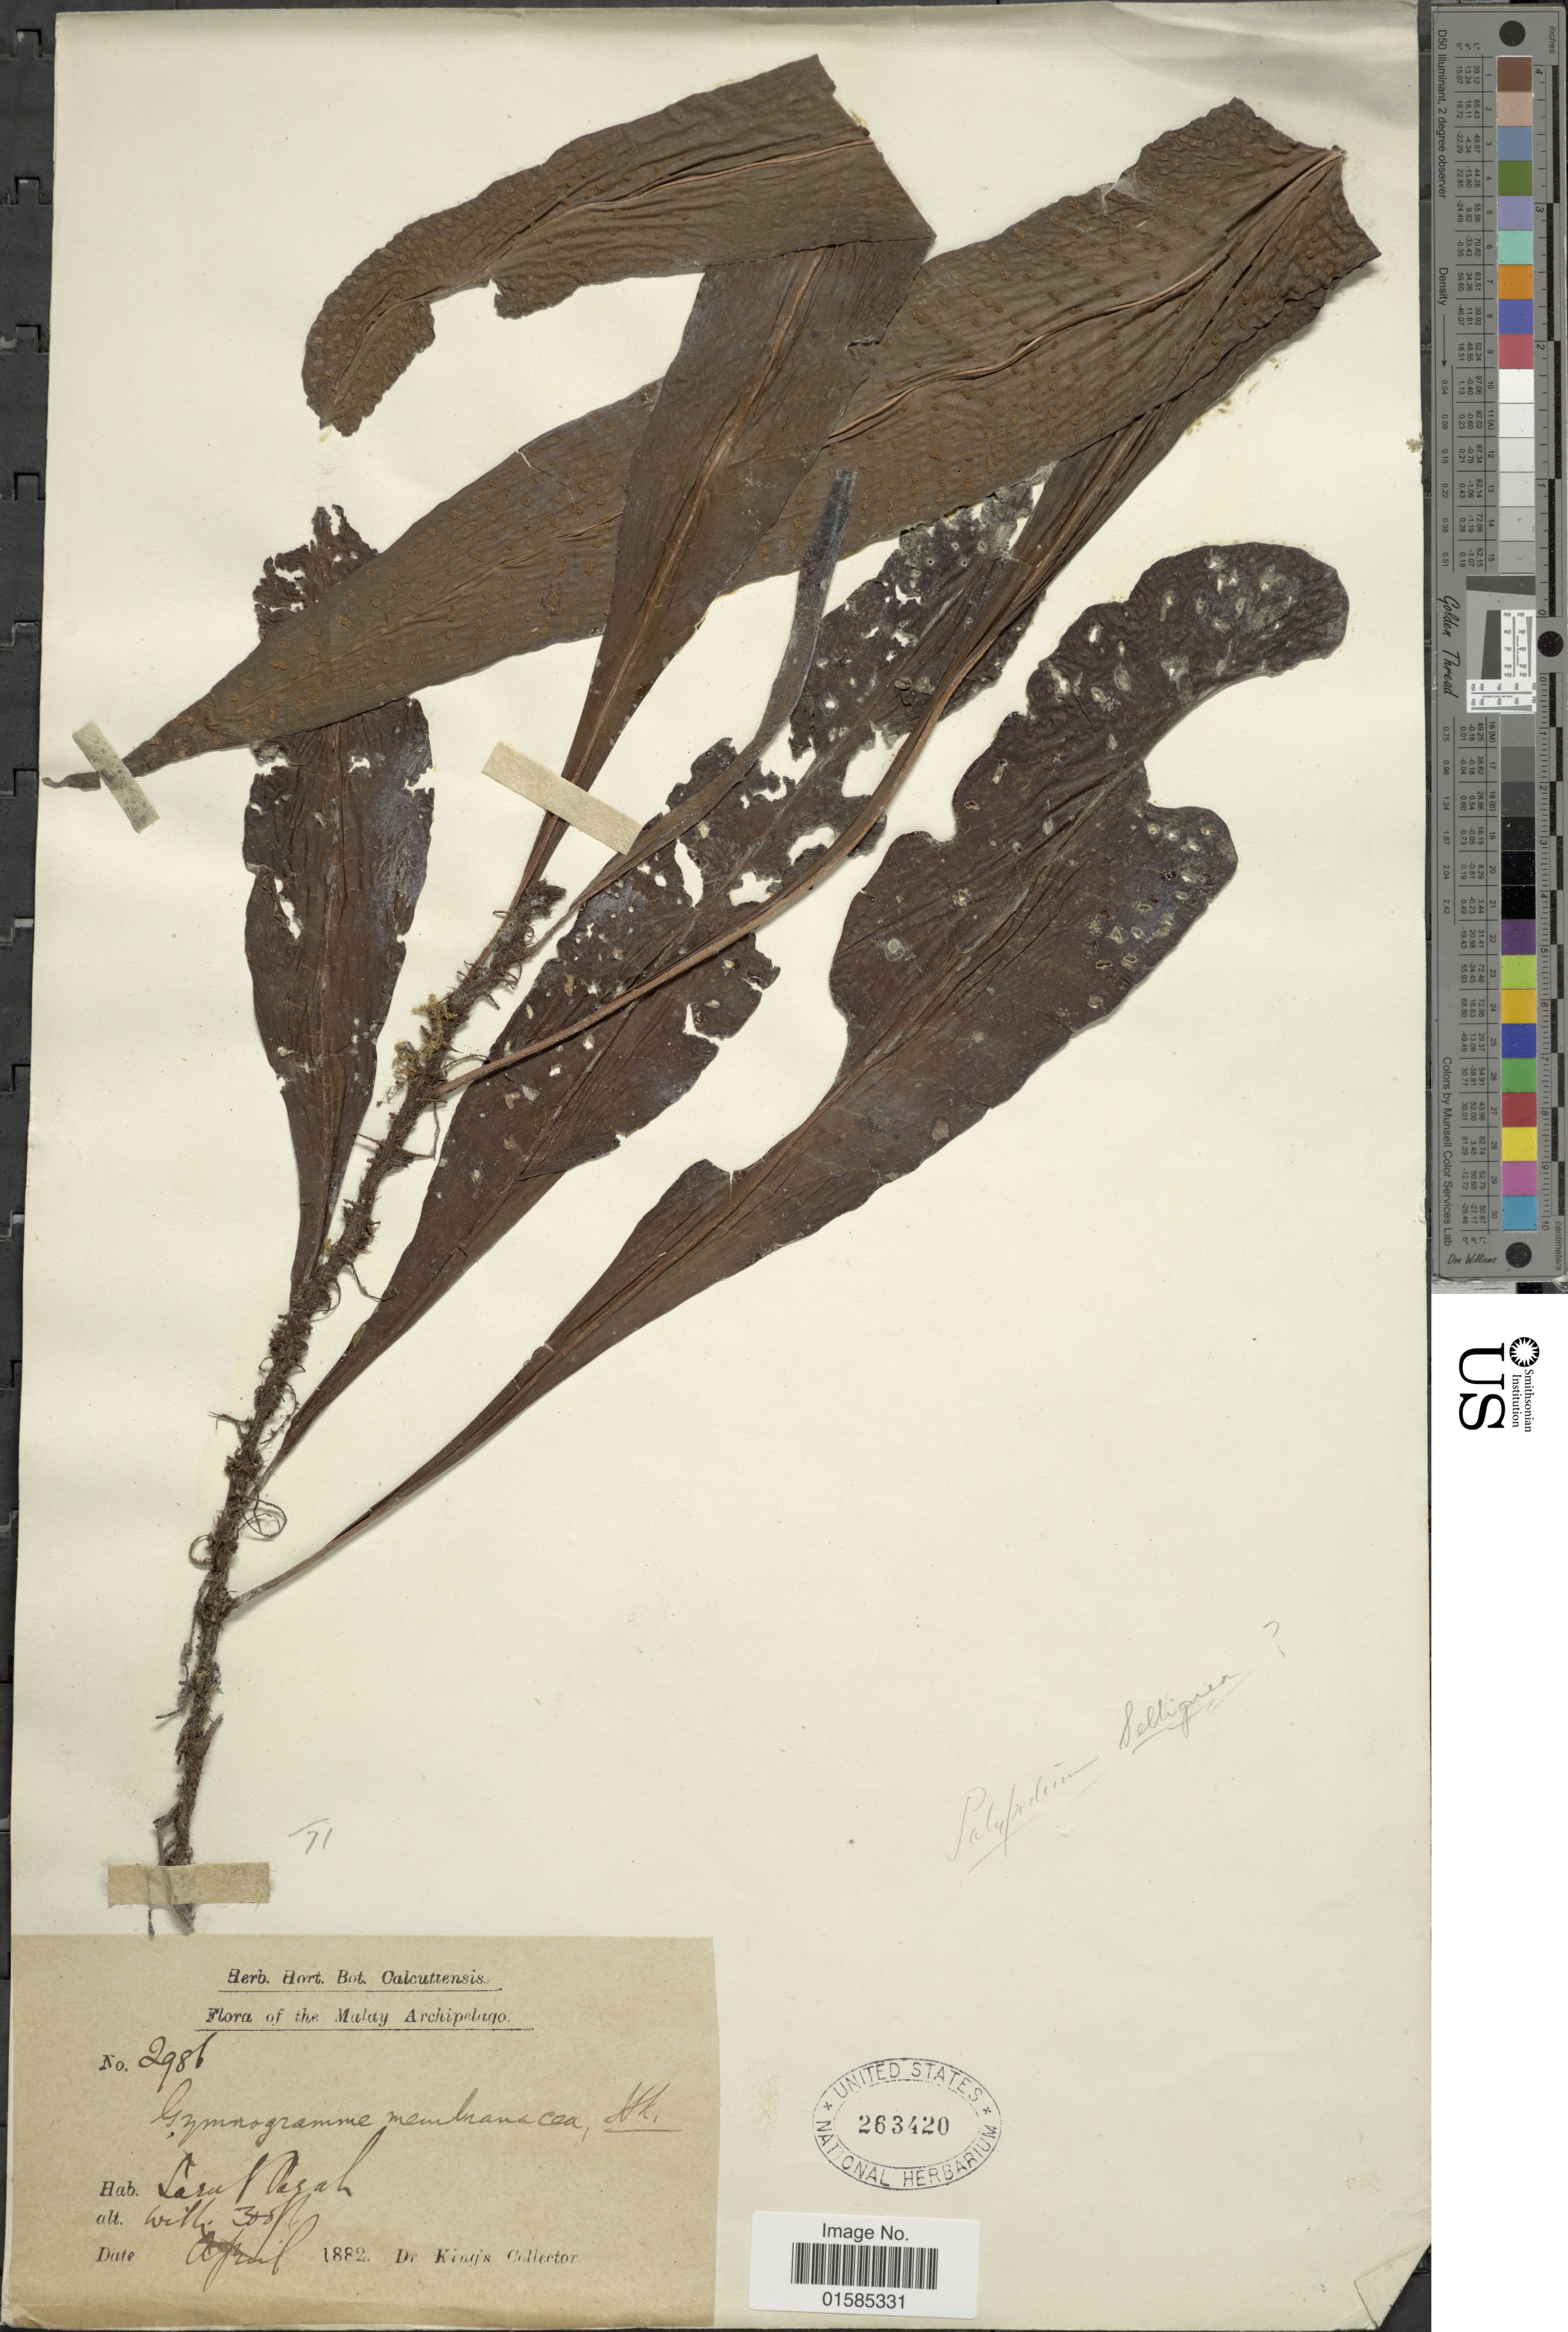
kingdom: Plantae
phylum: Tracheophyta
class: Polypodiopsida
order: Polypodiales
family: Polypodiaceae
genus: Leptochilus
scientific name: Leptochilus macrophyllus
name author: (Blume) Noot.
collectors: Dr. King's collector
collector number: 2986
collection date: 1882-04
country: Malaysia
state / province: Perak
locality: Larut Nasah [interpreted]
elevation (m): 91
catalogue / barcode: US 263420